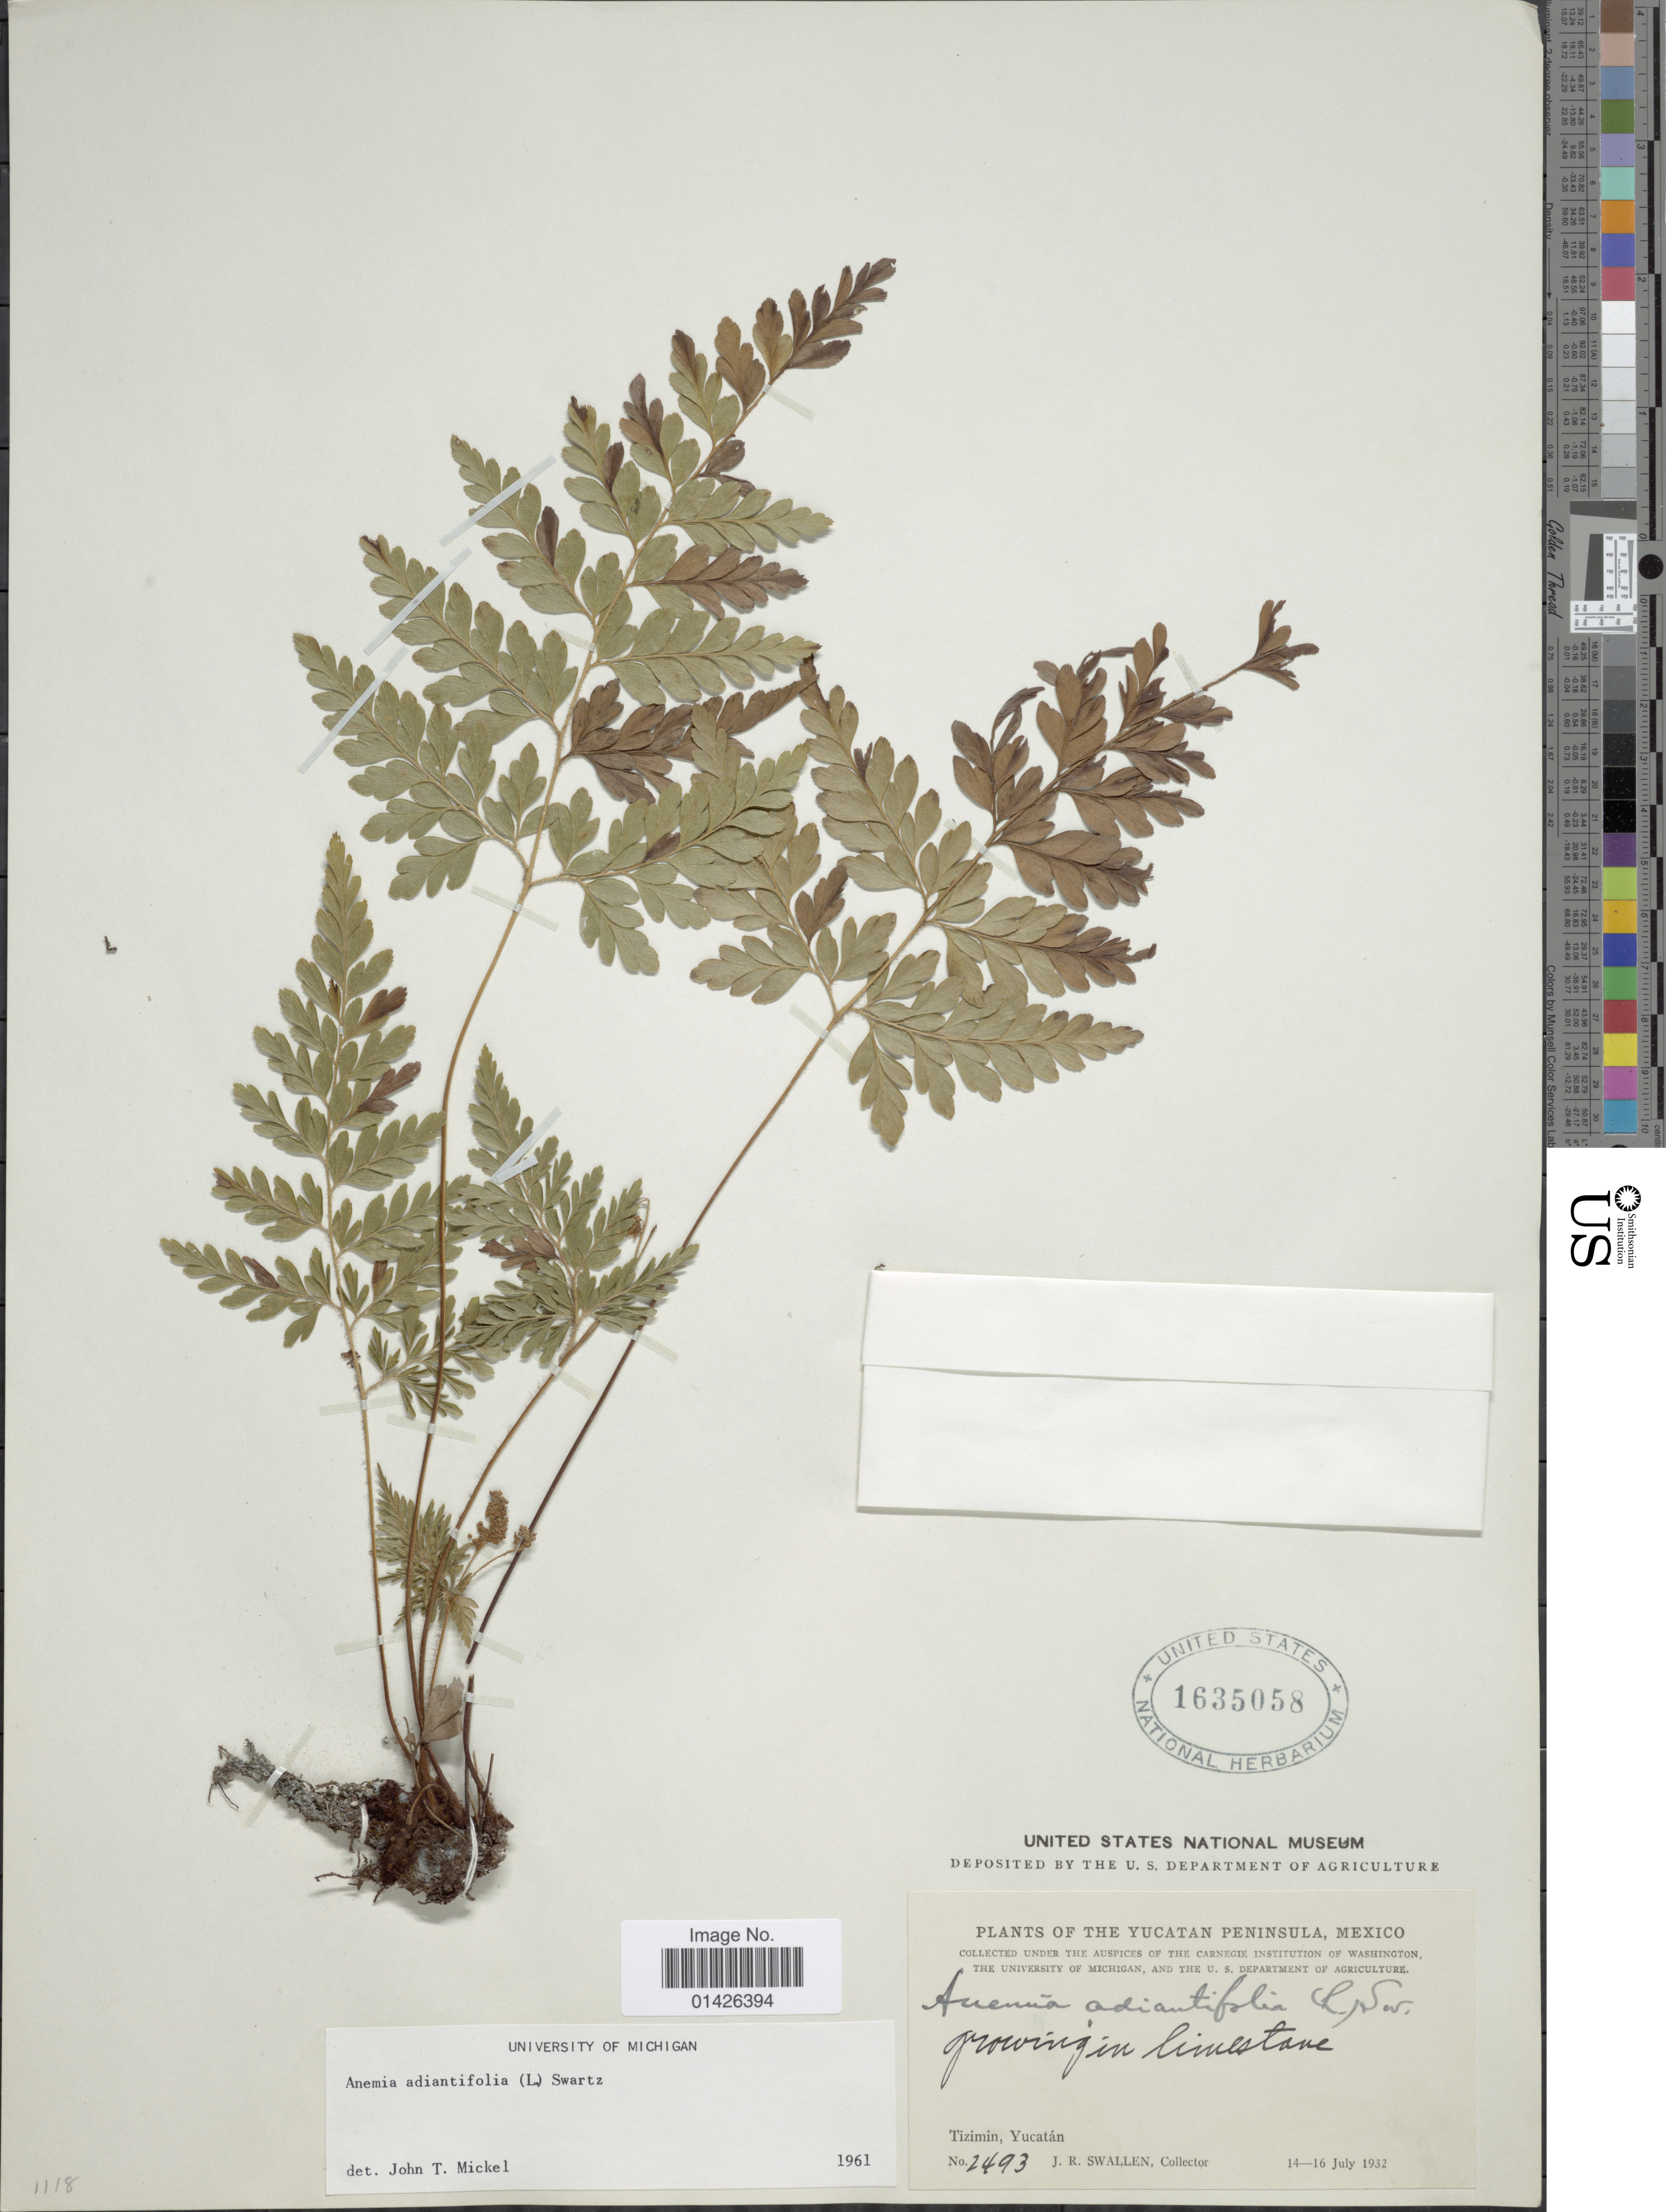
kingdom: Plantae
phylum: Tracheophyta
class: Polypodiopsida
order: Schizaeales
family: Anemiaceae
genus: Anemia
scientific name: Anemia adiantifolia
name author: (L.) Sw.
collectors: J. R. Swallen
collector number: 2493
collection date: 1932-07-14/1932-07-16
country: Mexico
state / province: Yucatán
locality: The Yucatan Peninsula, Tizimin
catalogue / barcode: US 1635058